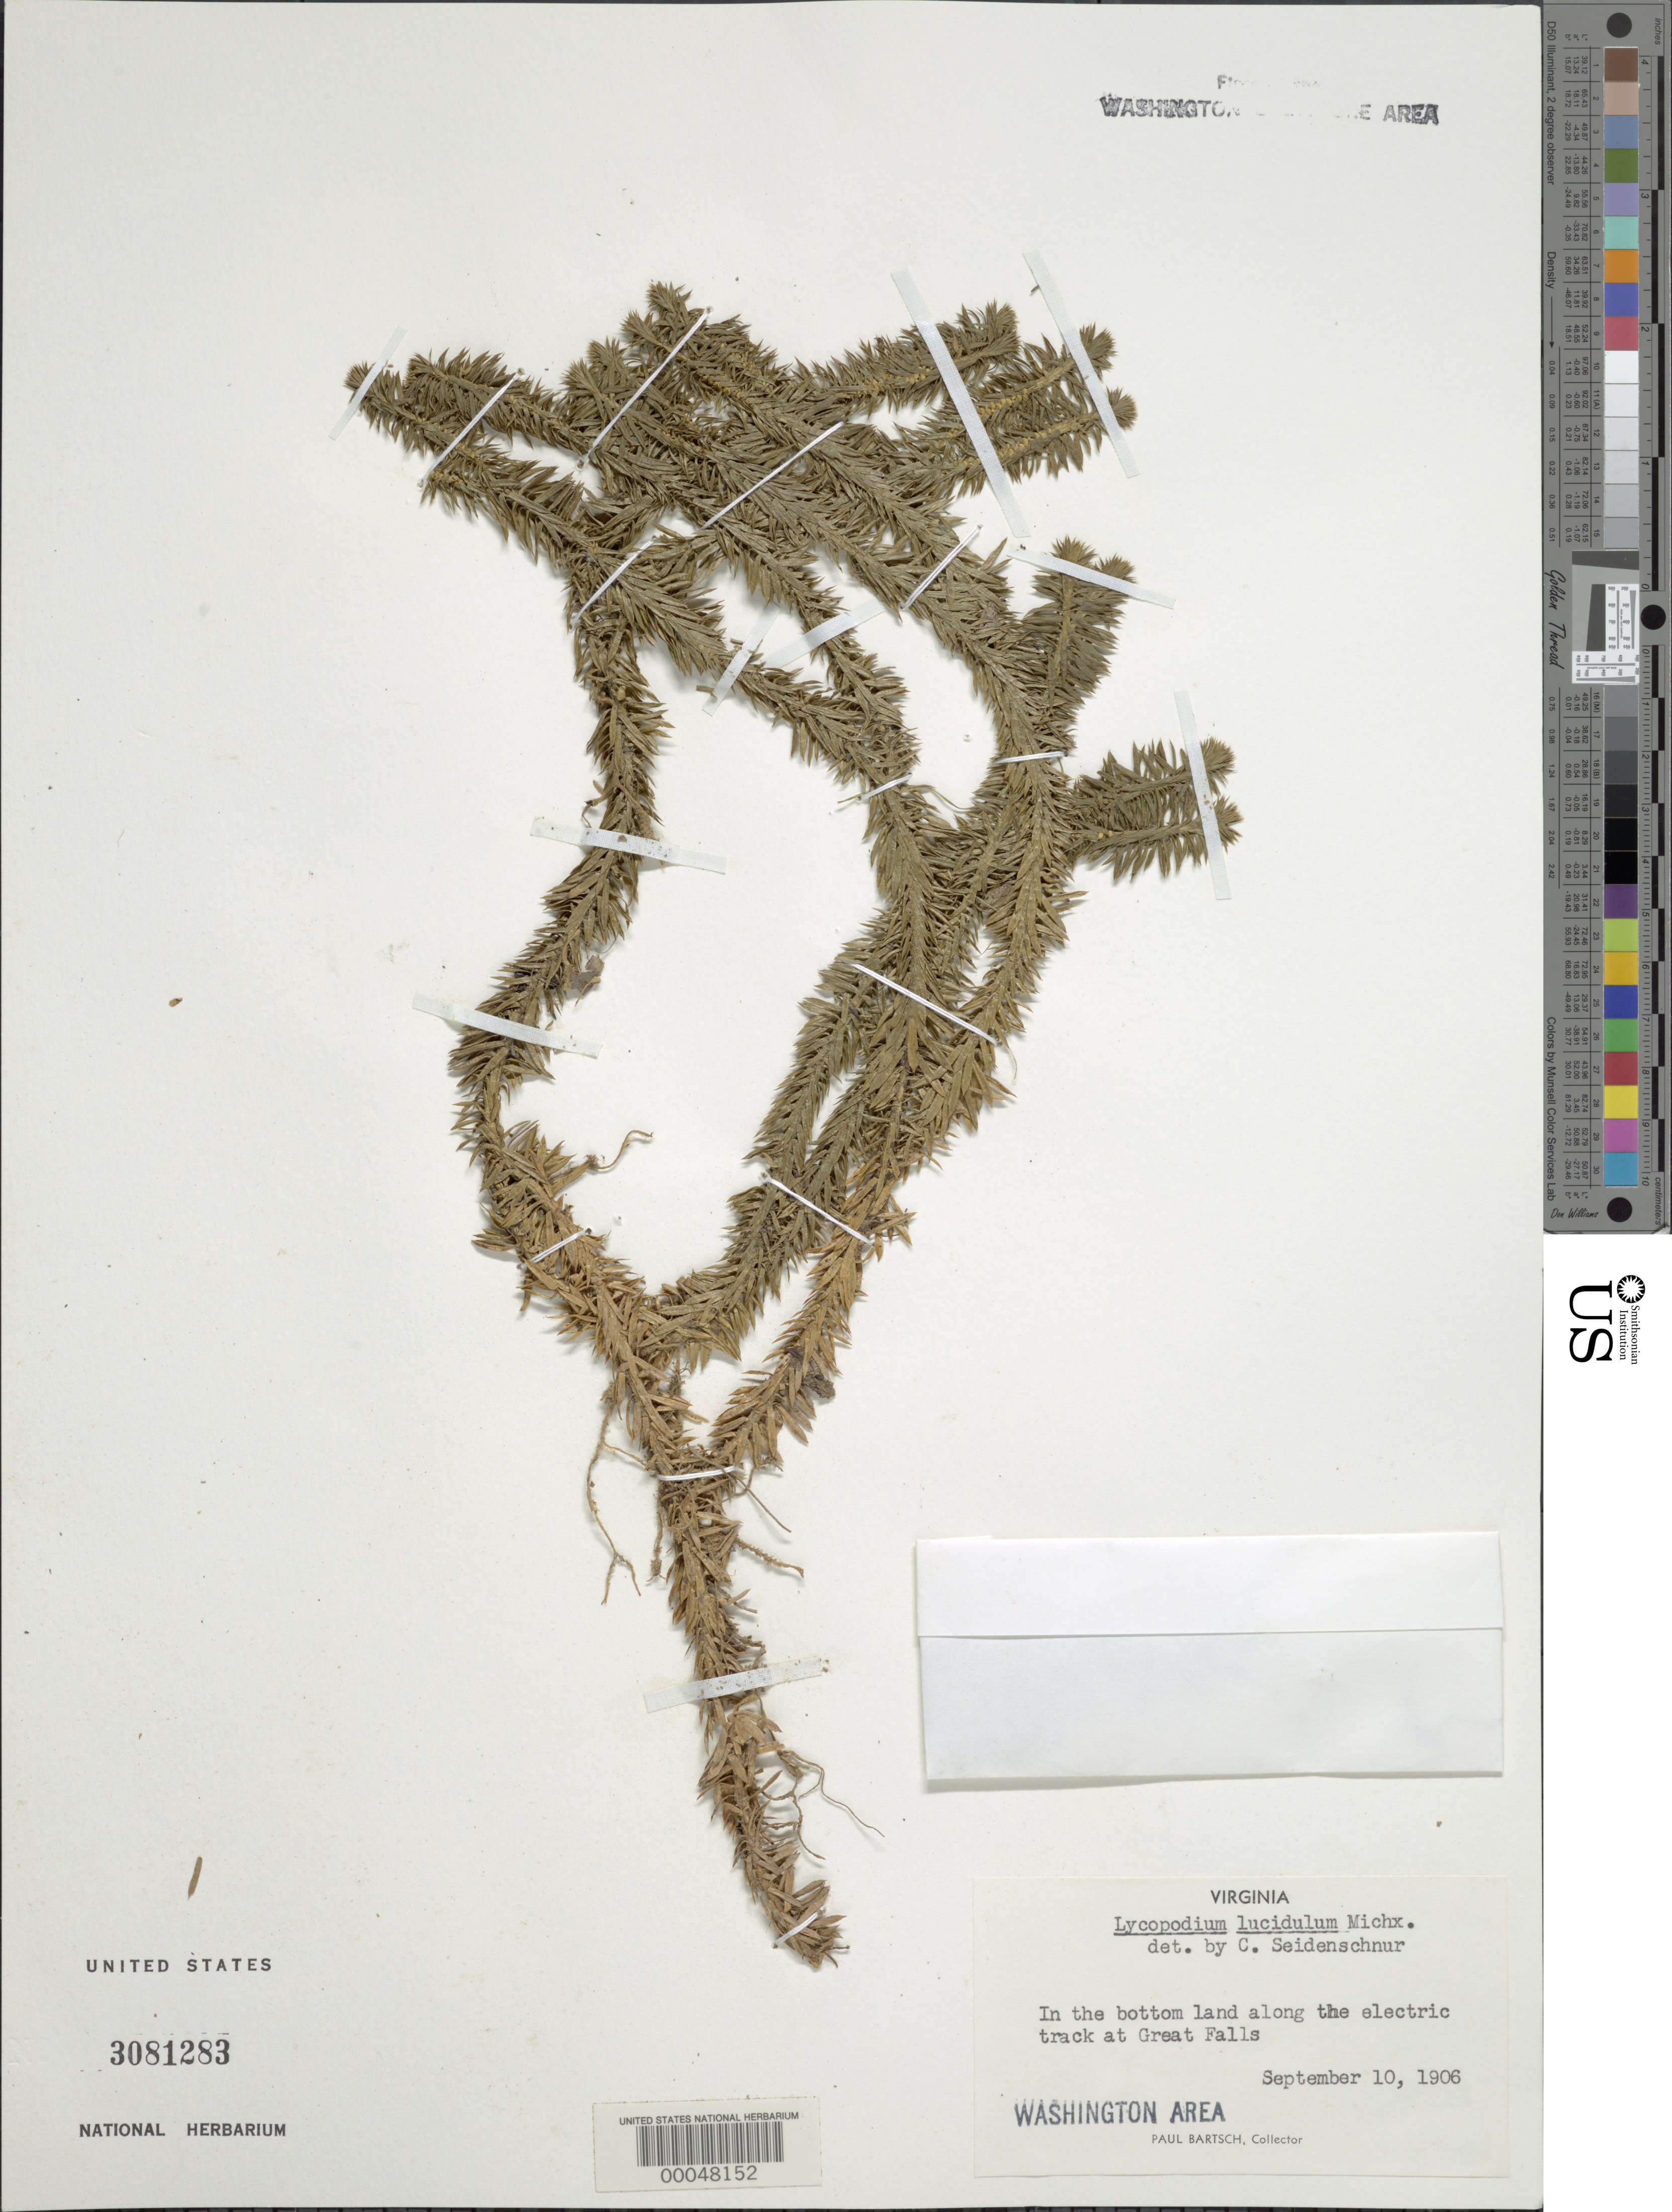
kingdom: Plantae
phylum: Tracheophyta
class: Lycopodiopsida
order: Lycopodiales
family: Lycopodiaceae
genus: Huperzia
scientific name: Huperzia lucidula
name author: (Michx.) Trevis.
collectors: P. Bartsch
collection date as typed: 10 Sep 1906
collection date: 1906-09-10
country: United States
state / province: Virginia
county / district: Fairfax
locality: Great Falls, along Electric Track C. and O. Canal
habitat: In bottom land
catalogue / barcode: US 3081283